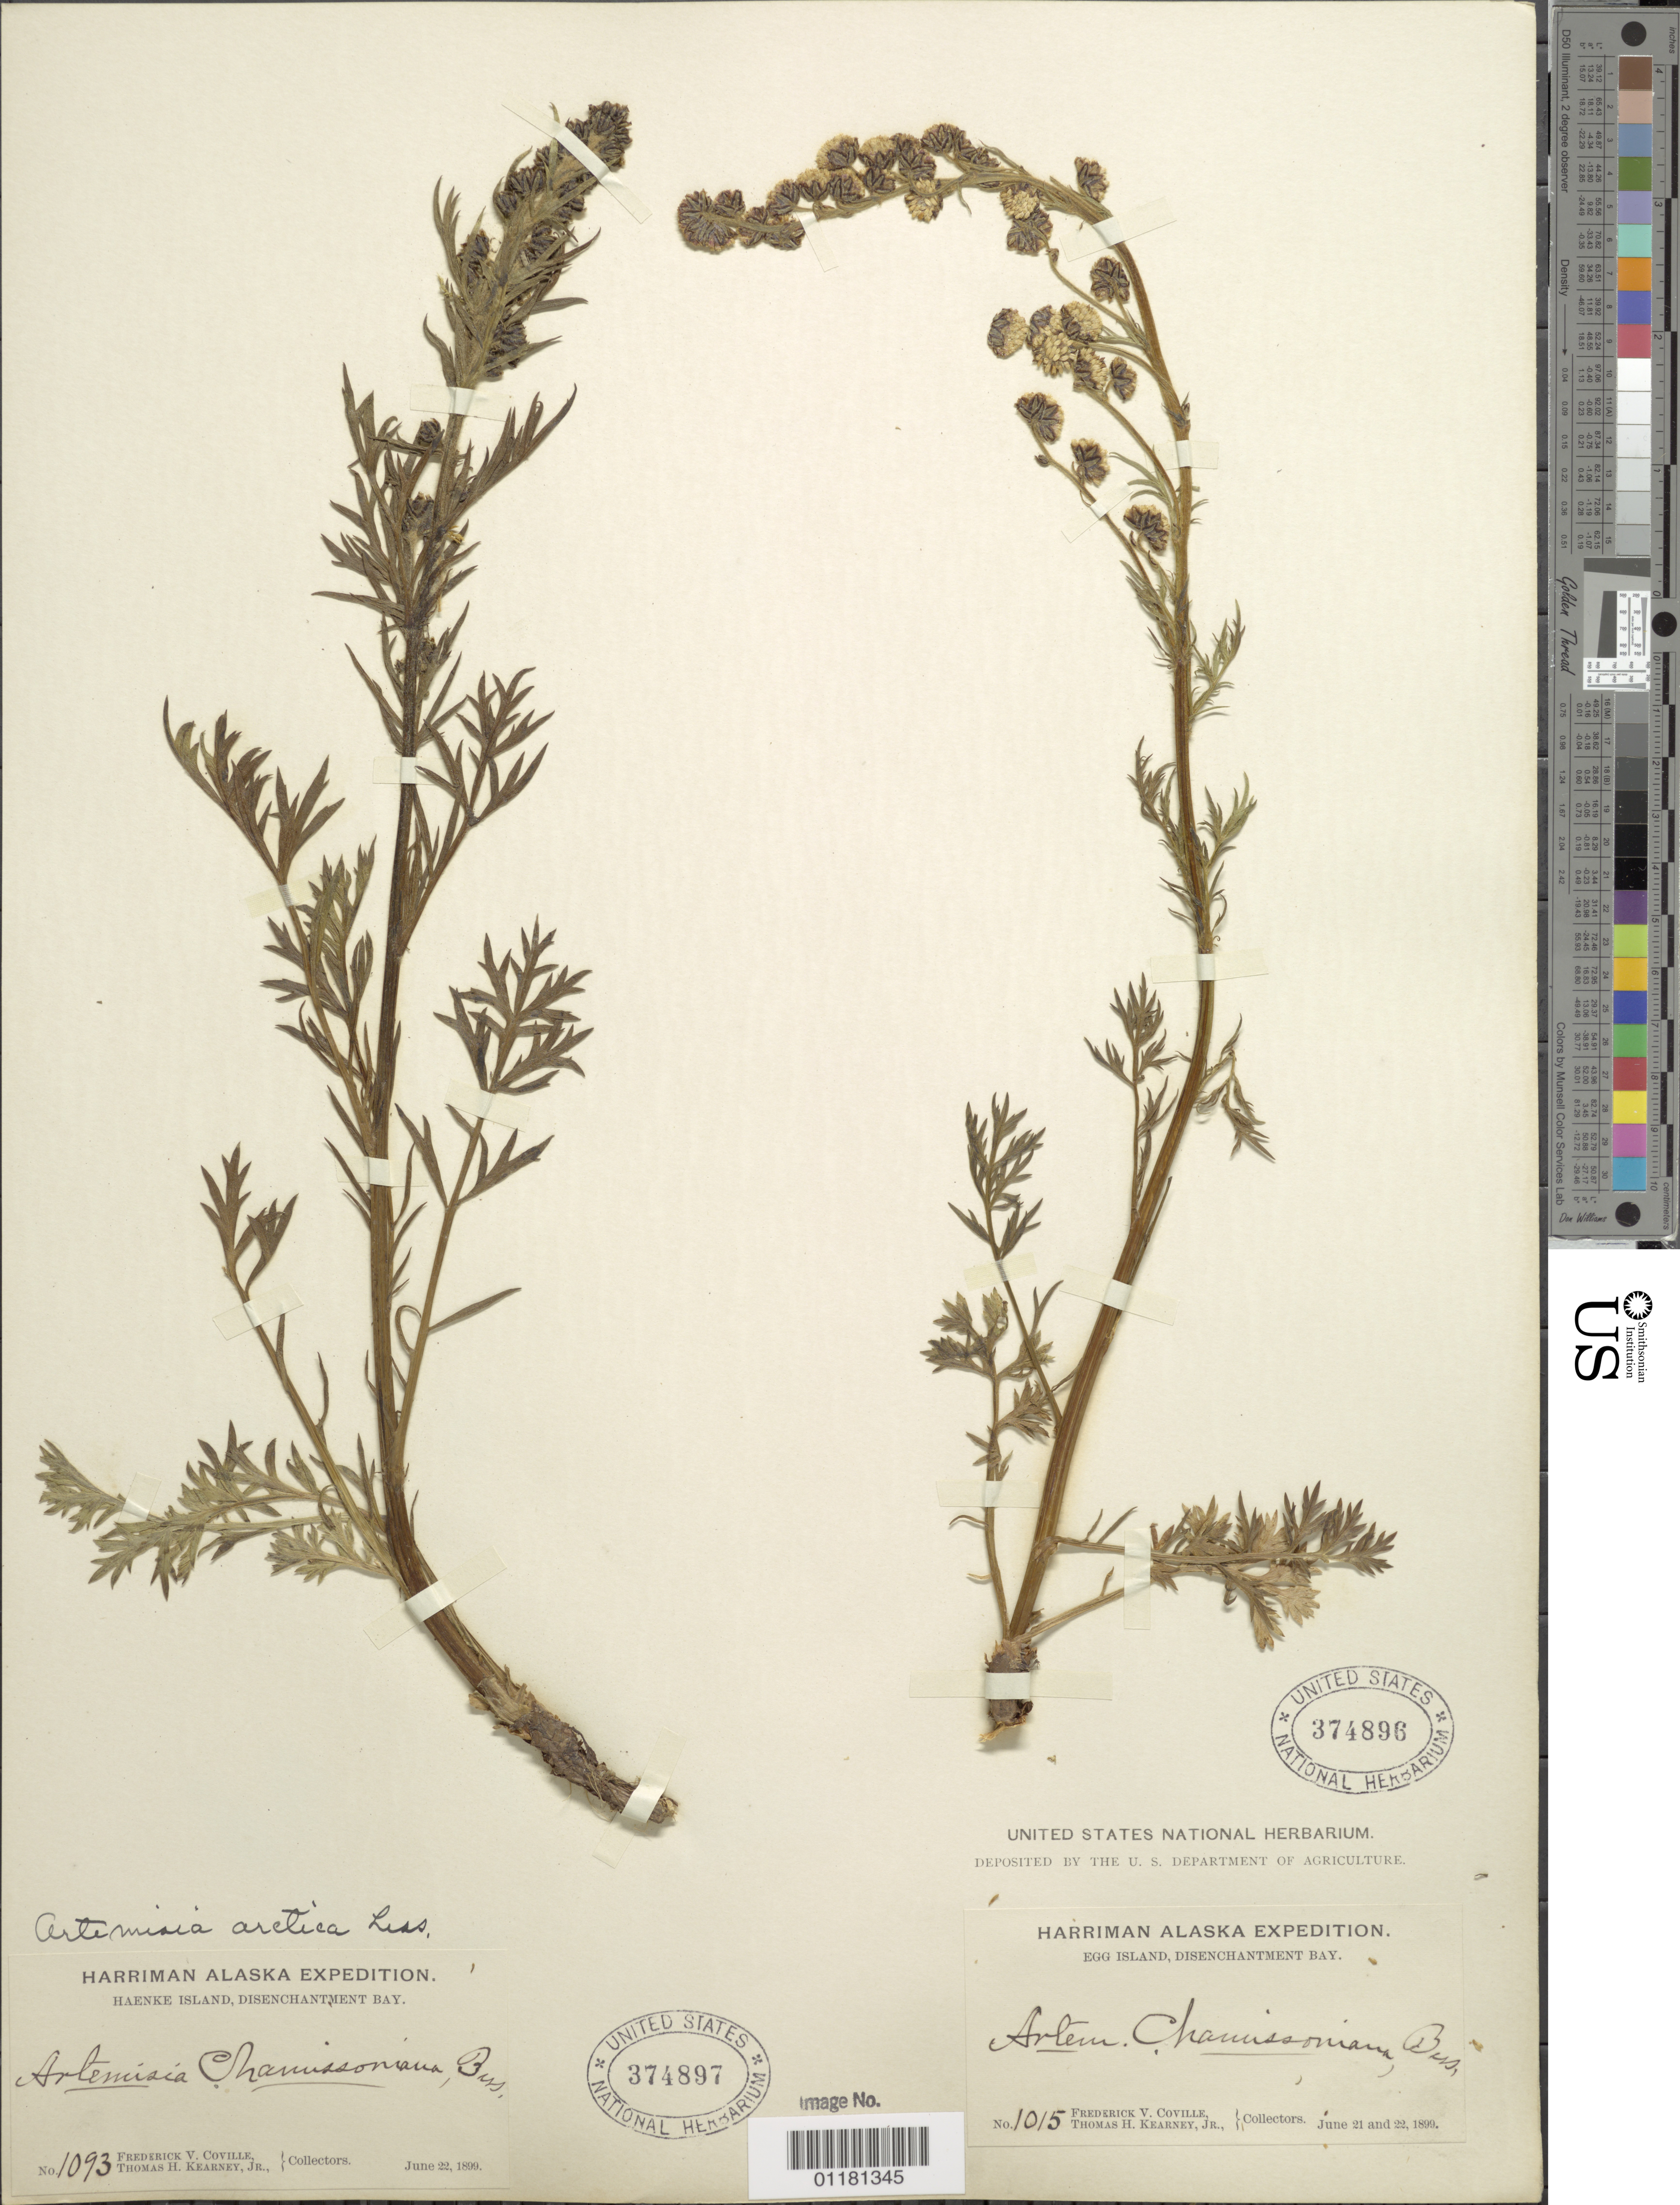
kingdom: Plantae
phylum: Tracheophyta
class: Magnoliopsida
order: Asterales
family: Asteraceae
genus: Artemisia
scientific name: Artemisia arctica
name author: Less.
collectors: F. V. Coville & T. H. Kearney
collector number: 1093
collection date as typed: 22 Jun 1899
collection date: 1899-06-22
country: United States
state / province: Alaska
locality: Haenke Island,Disenchantment Bay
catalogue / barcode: US 374897